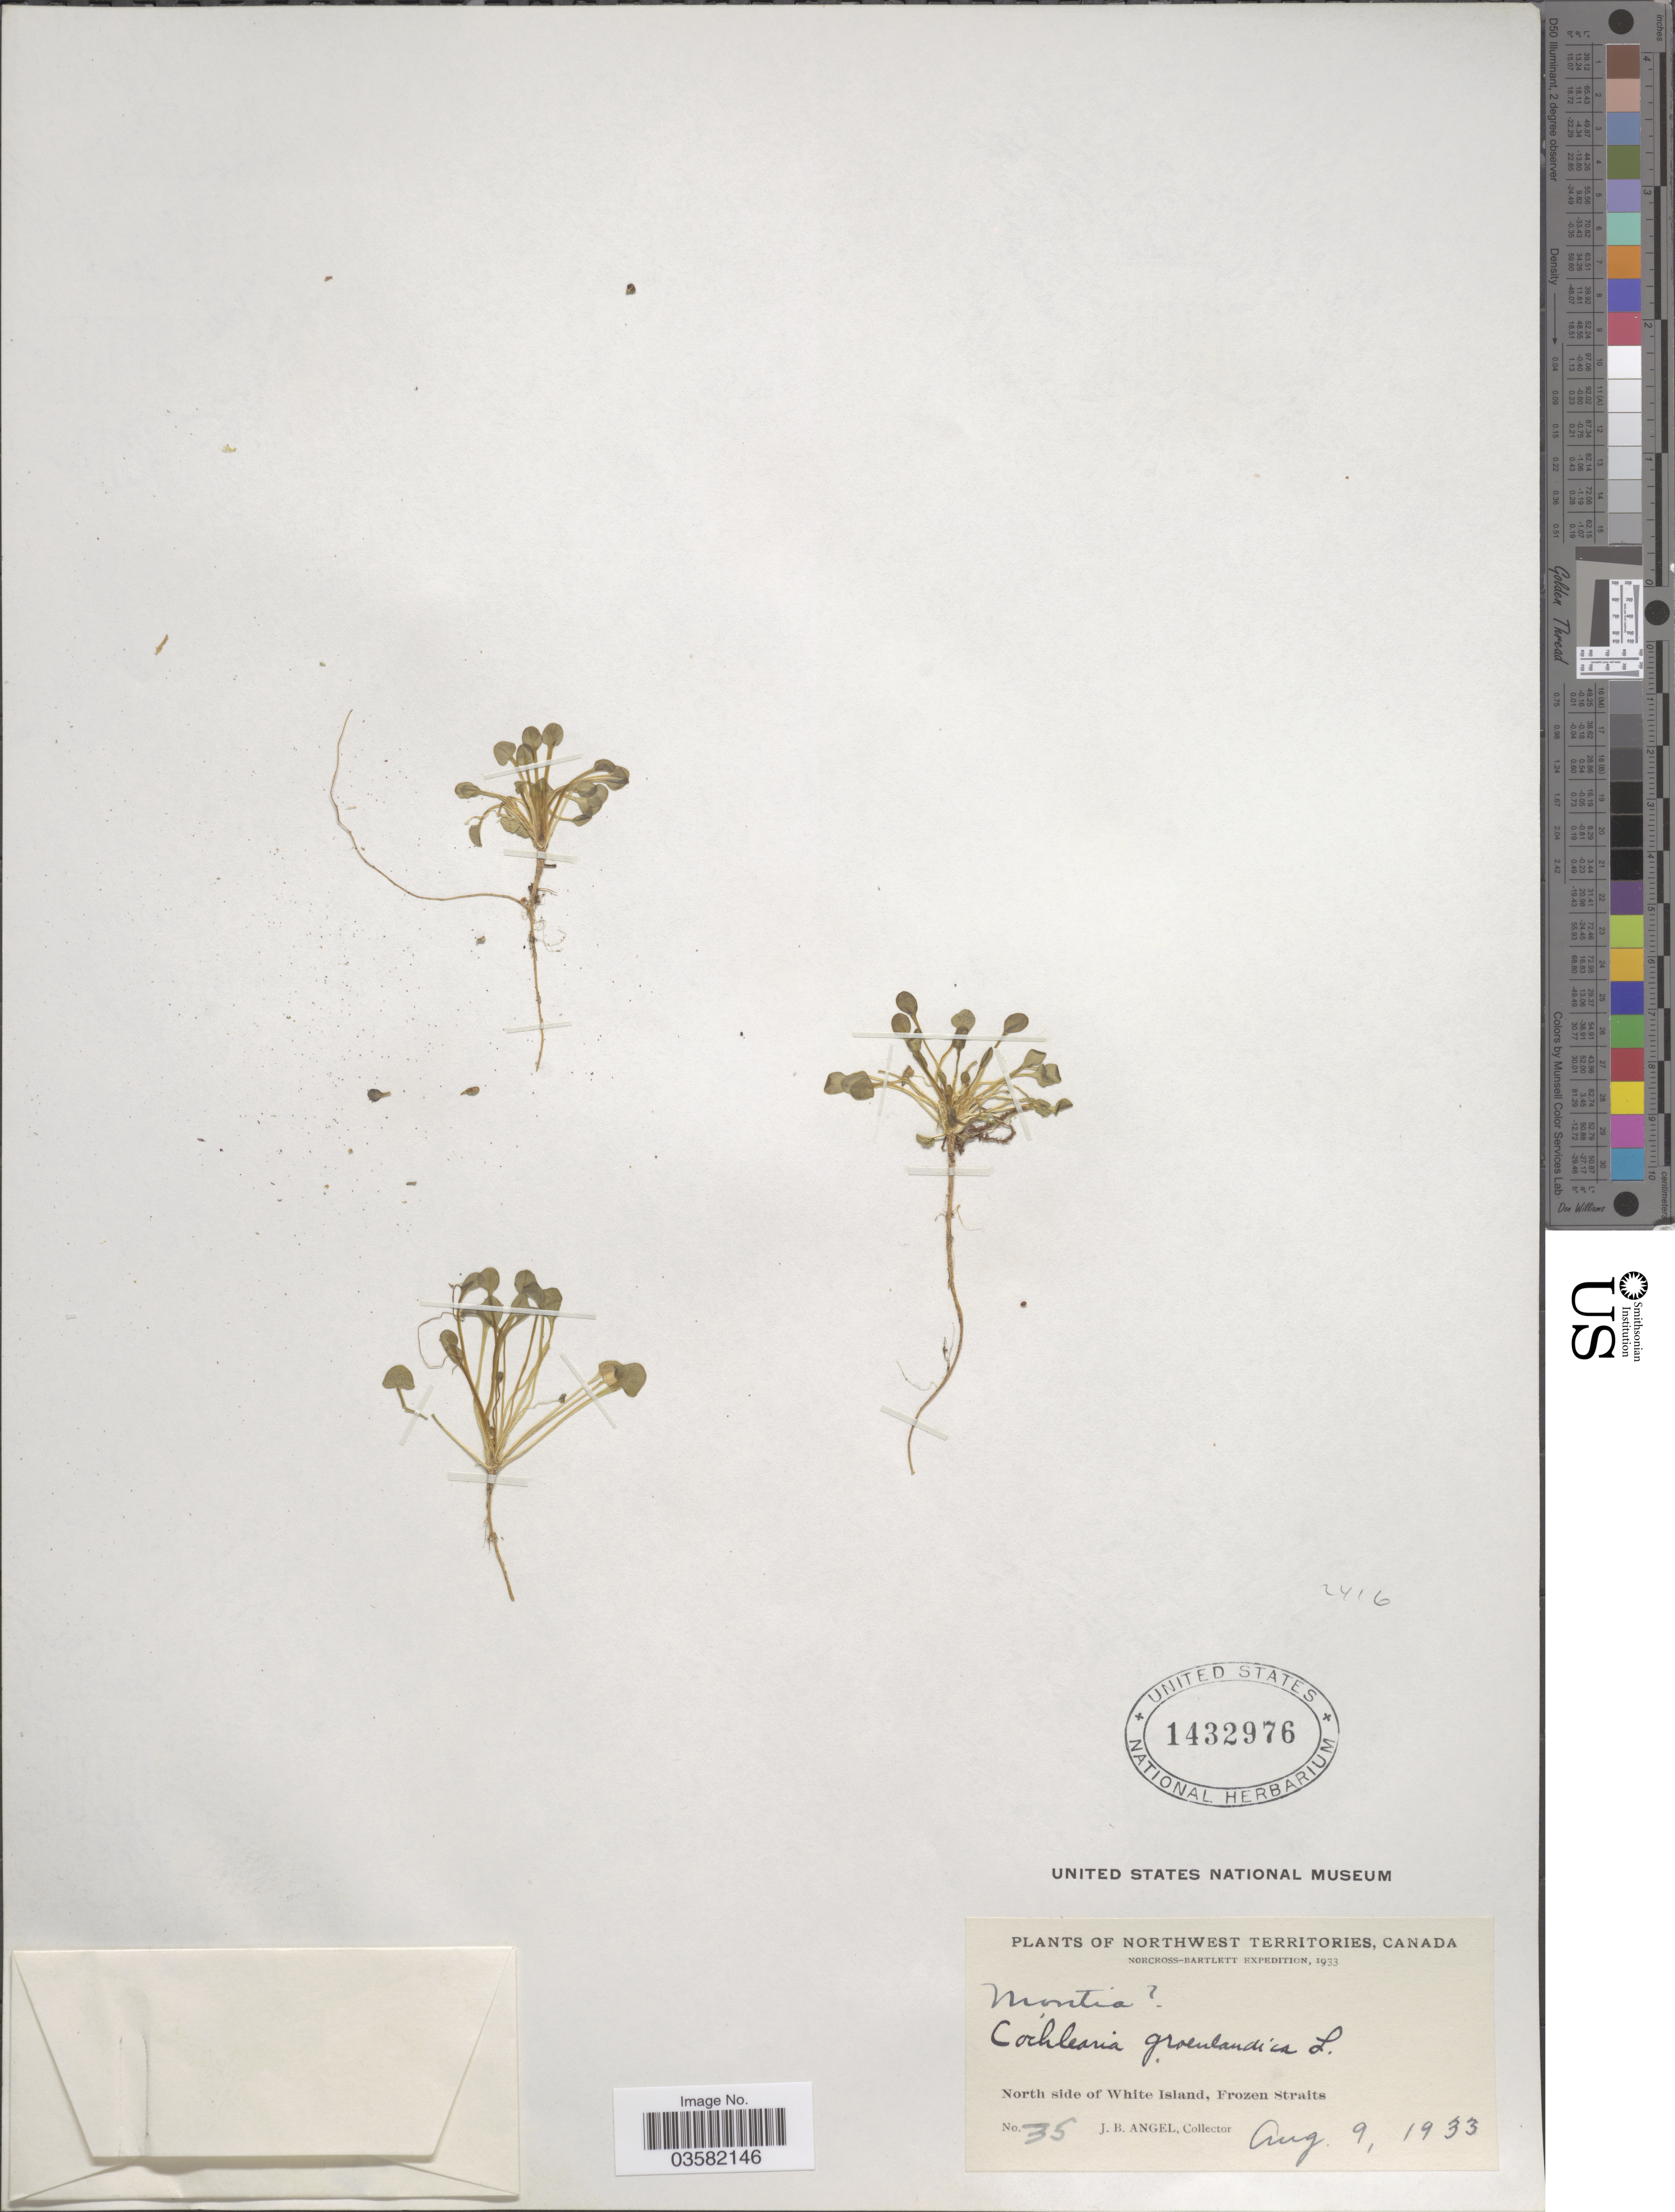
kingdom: Plantae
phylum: Tracheophyta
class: Magnoliopsida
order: Brassicales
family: Brassicaceae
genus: Cochlearia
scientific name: Cochlearia groenlandica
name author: L.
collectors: J. Angel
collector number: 35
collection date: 1933-08-09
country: Canada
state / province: Northwest Territories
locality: North side of White Island, Frozen Straits.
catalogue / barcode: US 1432976